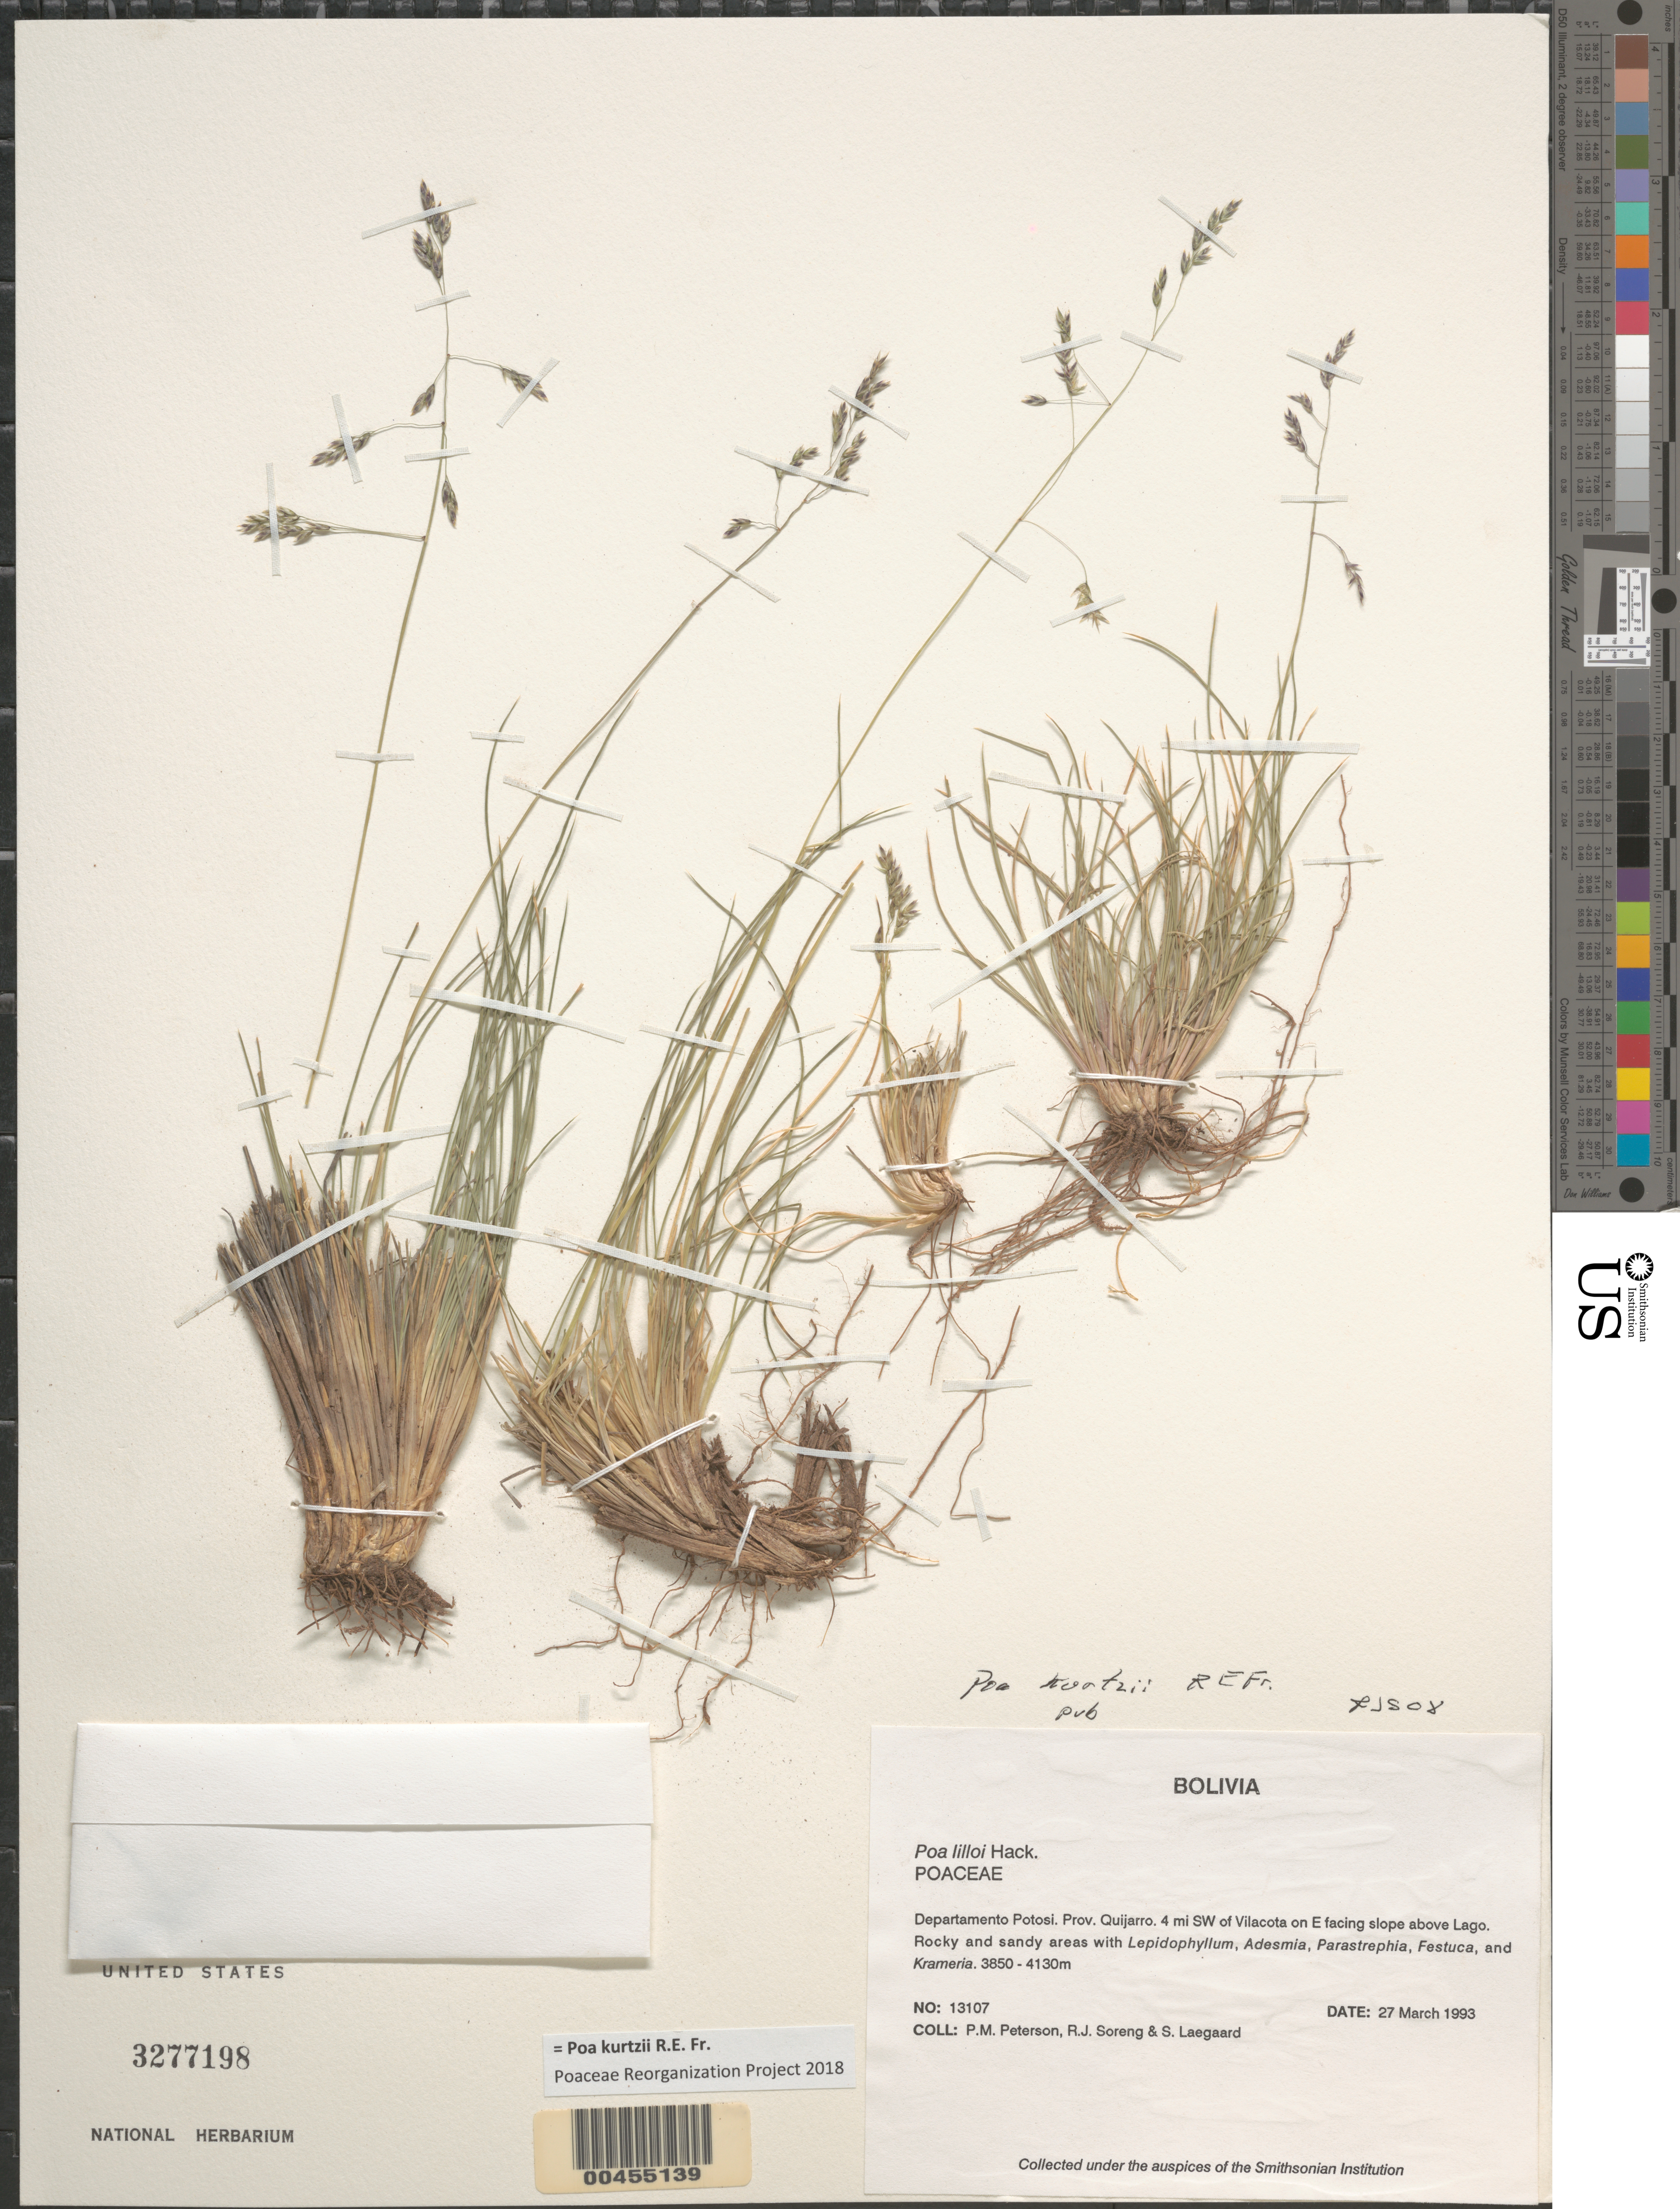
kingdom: Plantae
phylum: Tracheophyta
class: Liliopsida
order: Poales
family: Poaceae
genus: Poa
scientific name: Poa kurtzii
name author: R.E. Fr.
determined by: Poaceae Reorganization Project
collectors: P. M. Peterson, R. J. Soreng & S. Lægaard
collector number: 13107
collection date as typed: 27 Mar 1993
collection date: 1993-03-27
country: Bolivia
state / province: Potosí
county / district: Quijarro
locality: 4 mi SW of Villa Alota on E facing slope above lago.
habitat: Rocky and sandy areas with Lepidophyllum, Adesmia, Parastrephia, Festuca, and Krameria.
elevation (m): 3850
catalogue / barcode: US 3277198